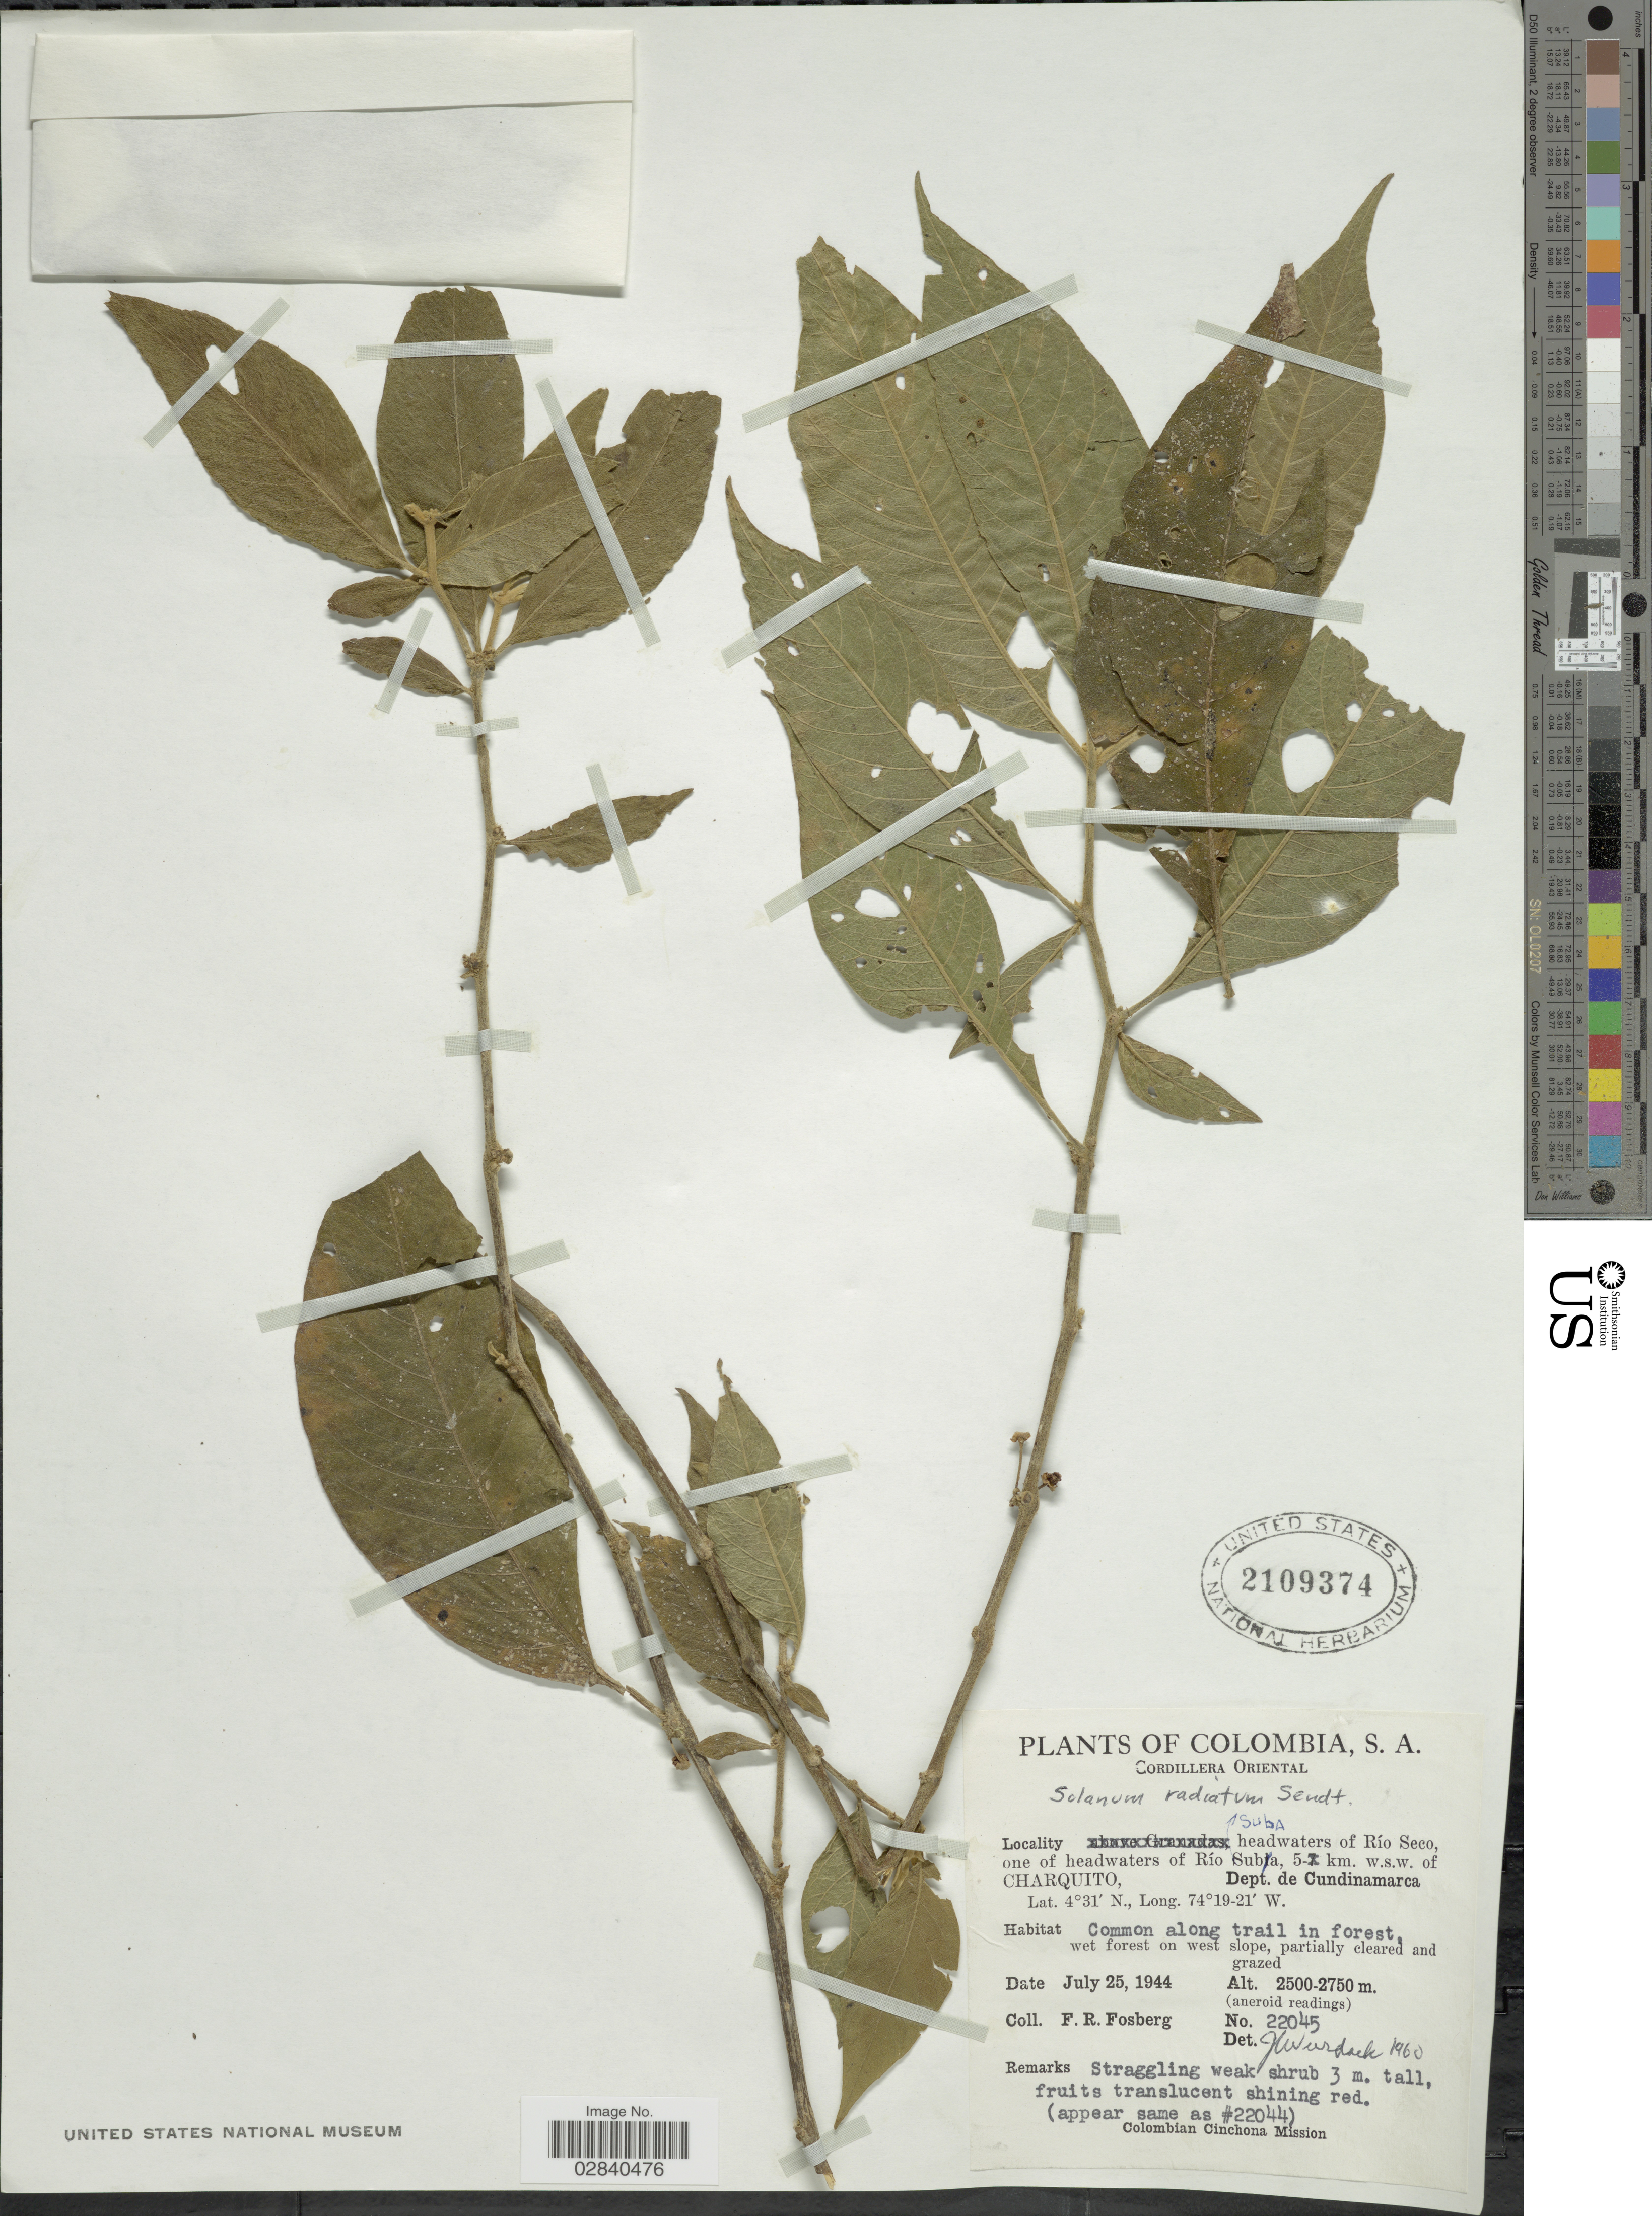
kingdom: Plantae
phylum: Tracheophyta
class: Magnoliopsida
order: Solanales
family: Solanaceae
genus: Lycianthes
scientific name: Lycianthes radiata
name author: (Sendtn.) Bitter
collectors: F. R. Fosberg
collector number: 22045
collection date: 1944-07-25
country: Colombia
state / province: Cundinamarca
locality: Cordillera Oriental, headwaters of Río Seco, one of headwaters of Río Suba, 5 km. w.s.w. of Charquito, Dept. de Cundinamarca.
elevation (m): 2500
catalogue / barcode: US 2109374